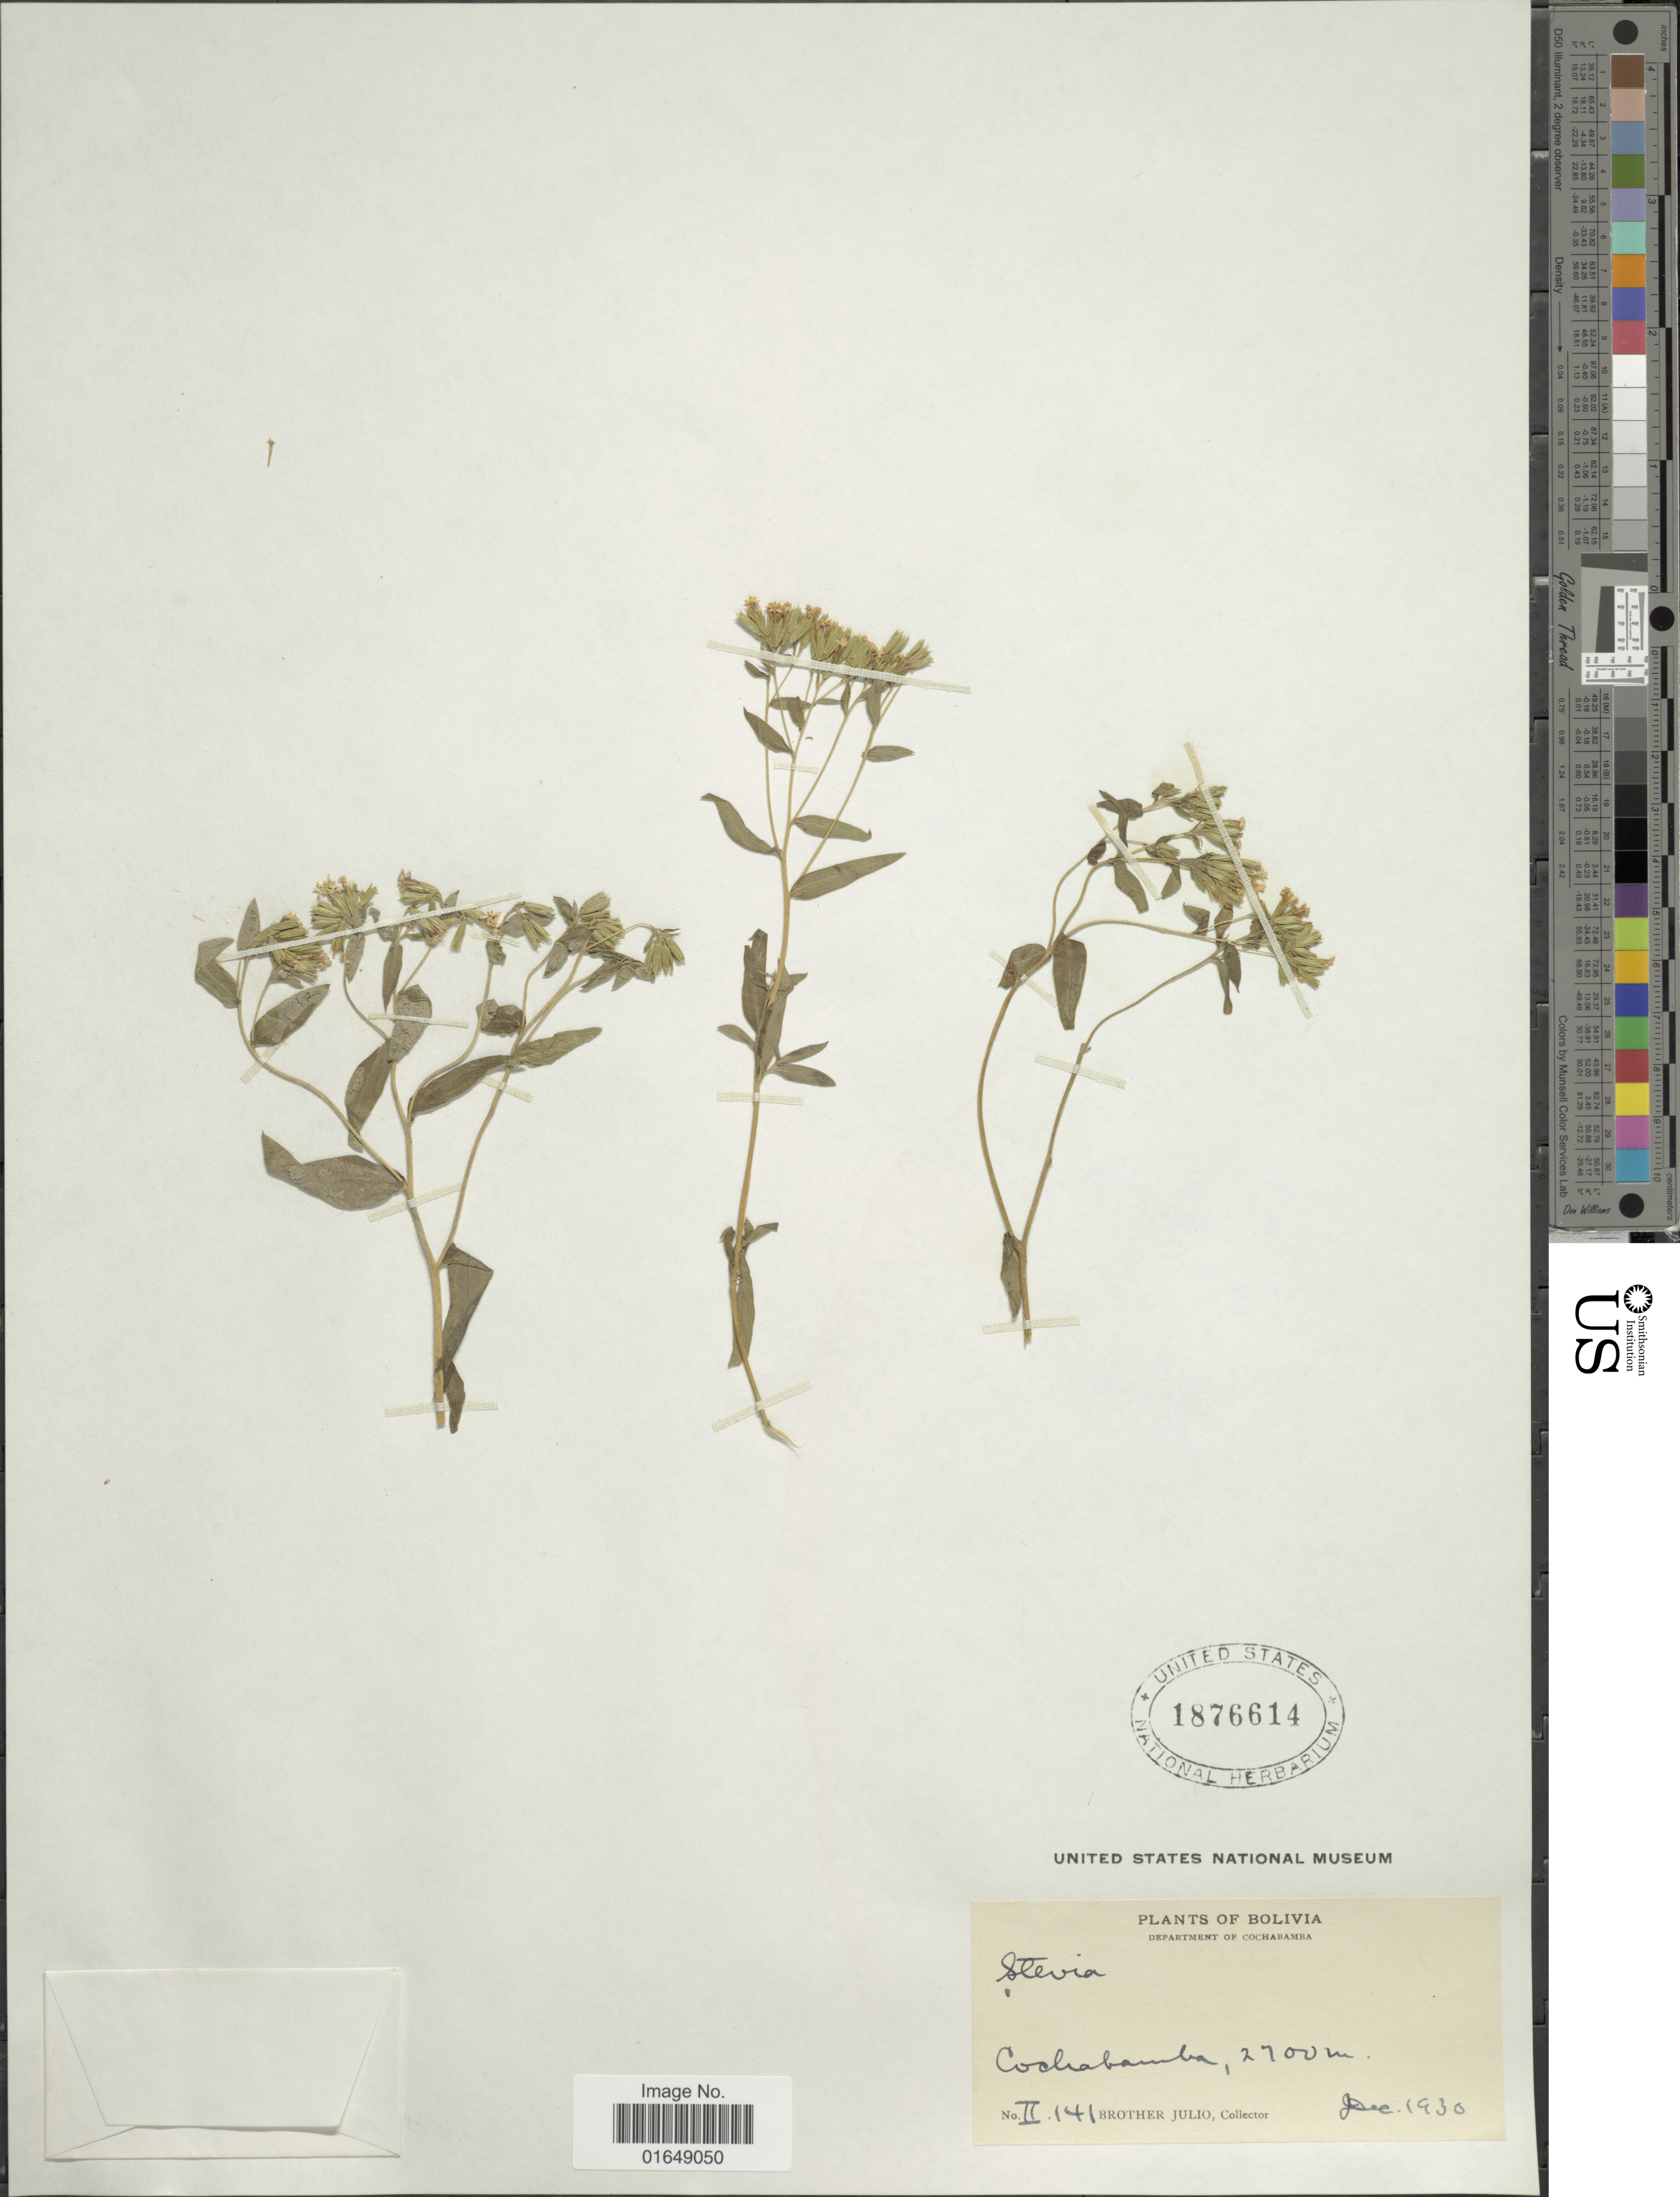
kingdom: Plantae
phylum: Tracheophyta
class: Magnoliopsida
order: Asterales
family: Asteraceae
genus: Stevia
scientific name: Stevia sp.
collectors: Bro. Julio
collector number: II.141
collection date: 1930-12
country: Bolivia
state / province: Cochabamba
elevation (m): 2700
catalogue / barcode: US 1876614